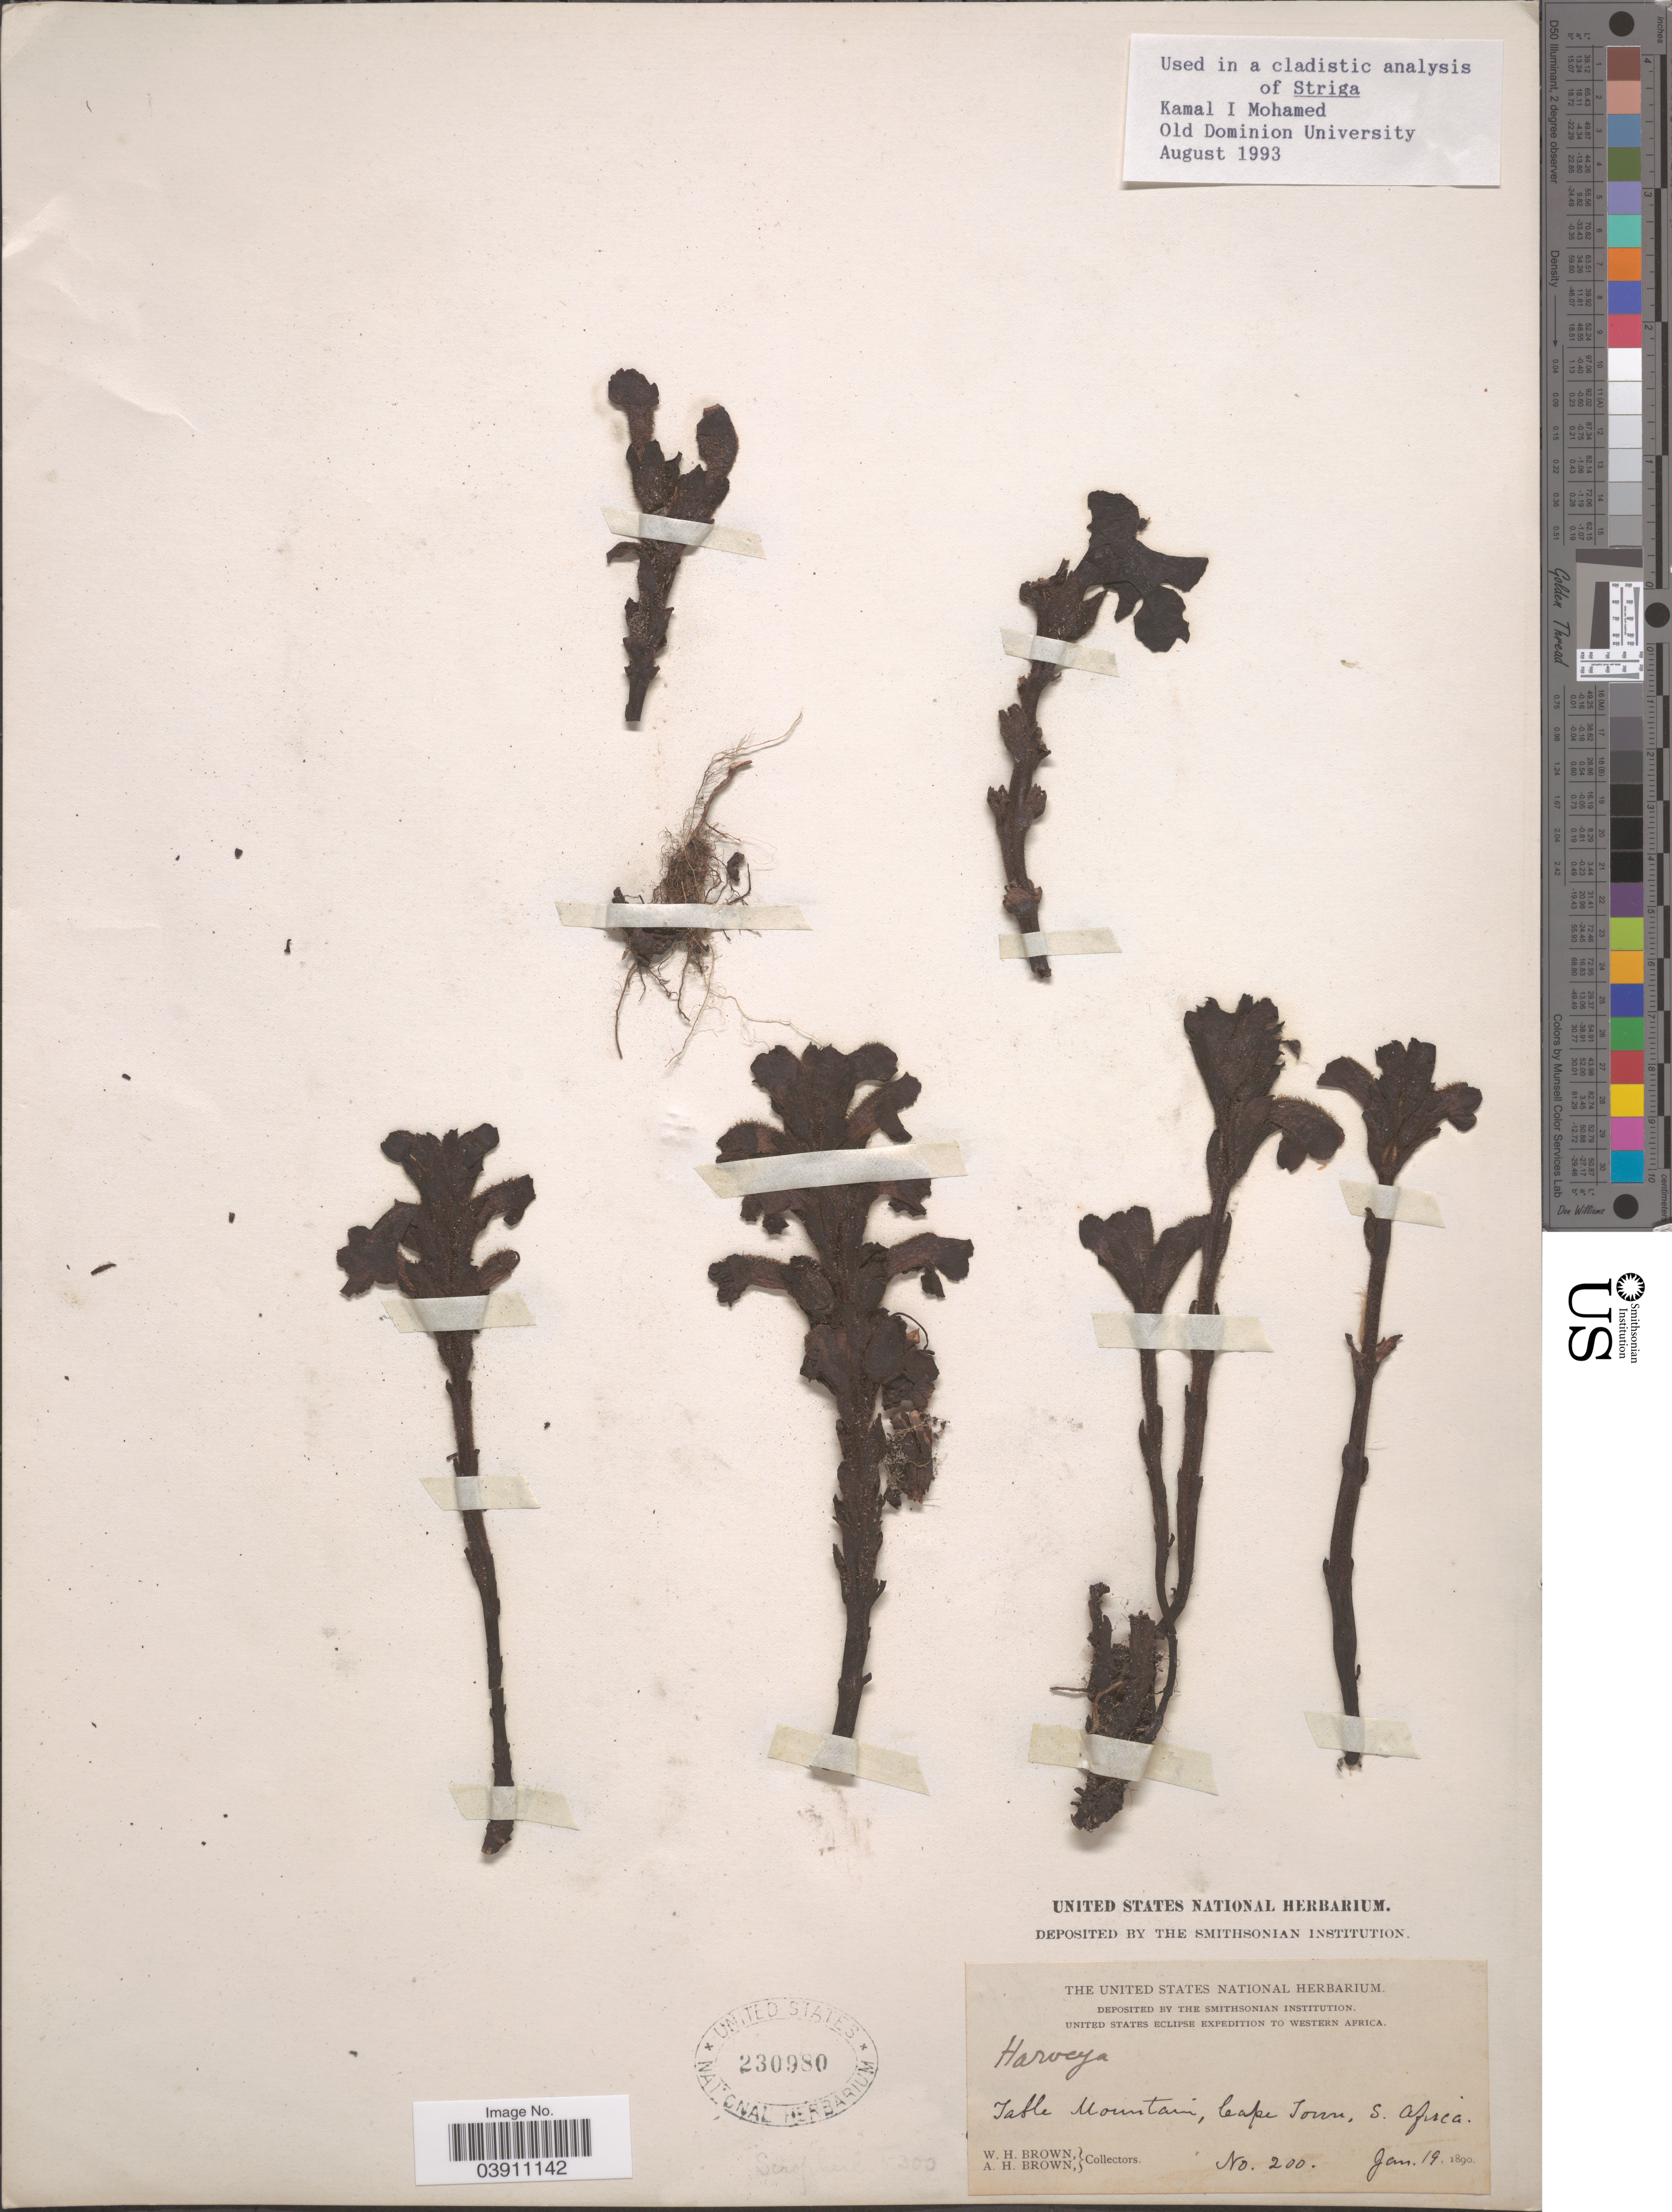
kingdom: Plantae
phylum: Tracheophyta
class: Magnoliopsida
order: Lamiales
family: Orobanchaceae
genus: Harveya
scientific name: Harveya sp.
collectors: W. H. Brown & A. H. Brown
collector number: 200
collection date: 1890-01-19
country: South Africa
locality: Table Mountain, Cape Town, S. Africa.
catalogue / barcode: US 230980